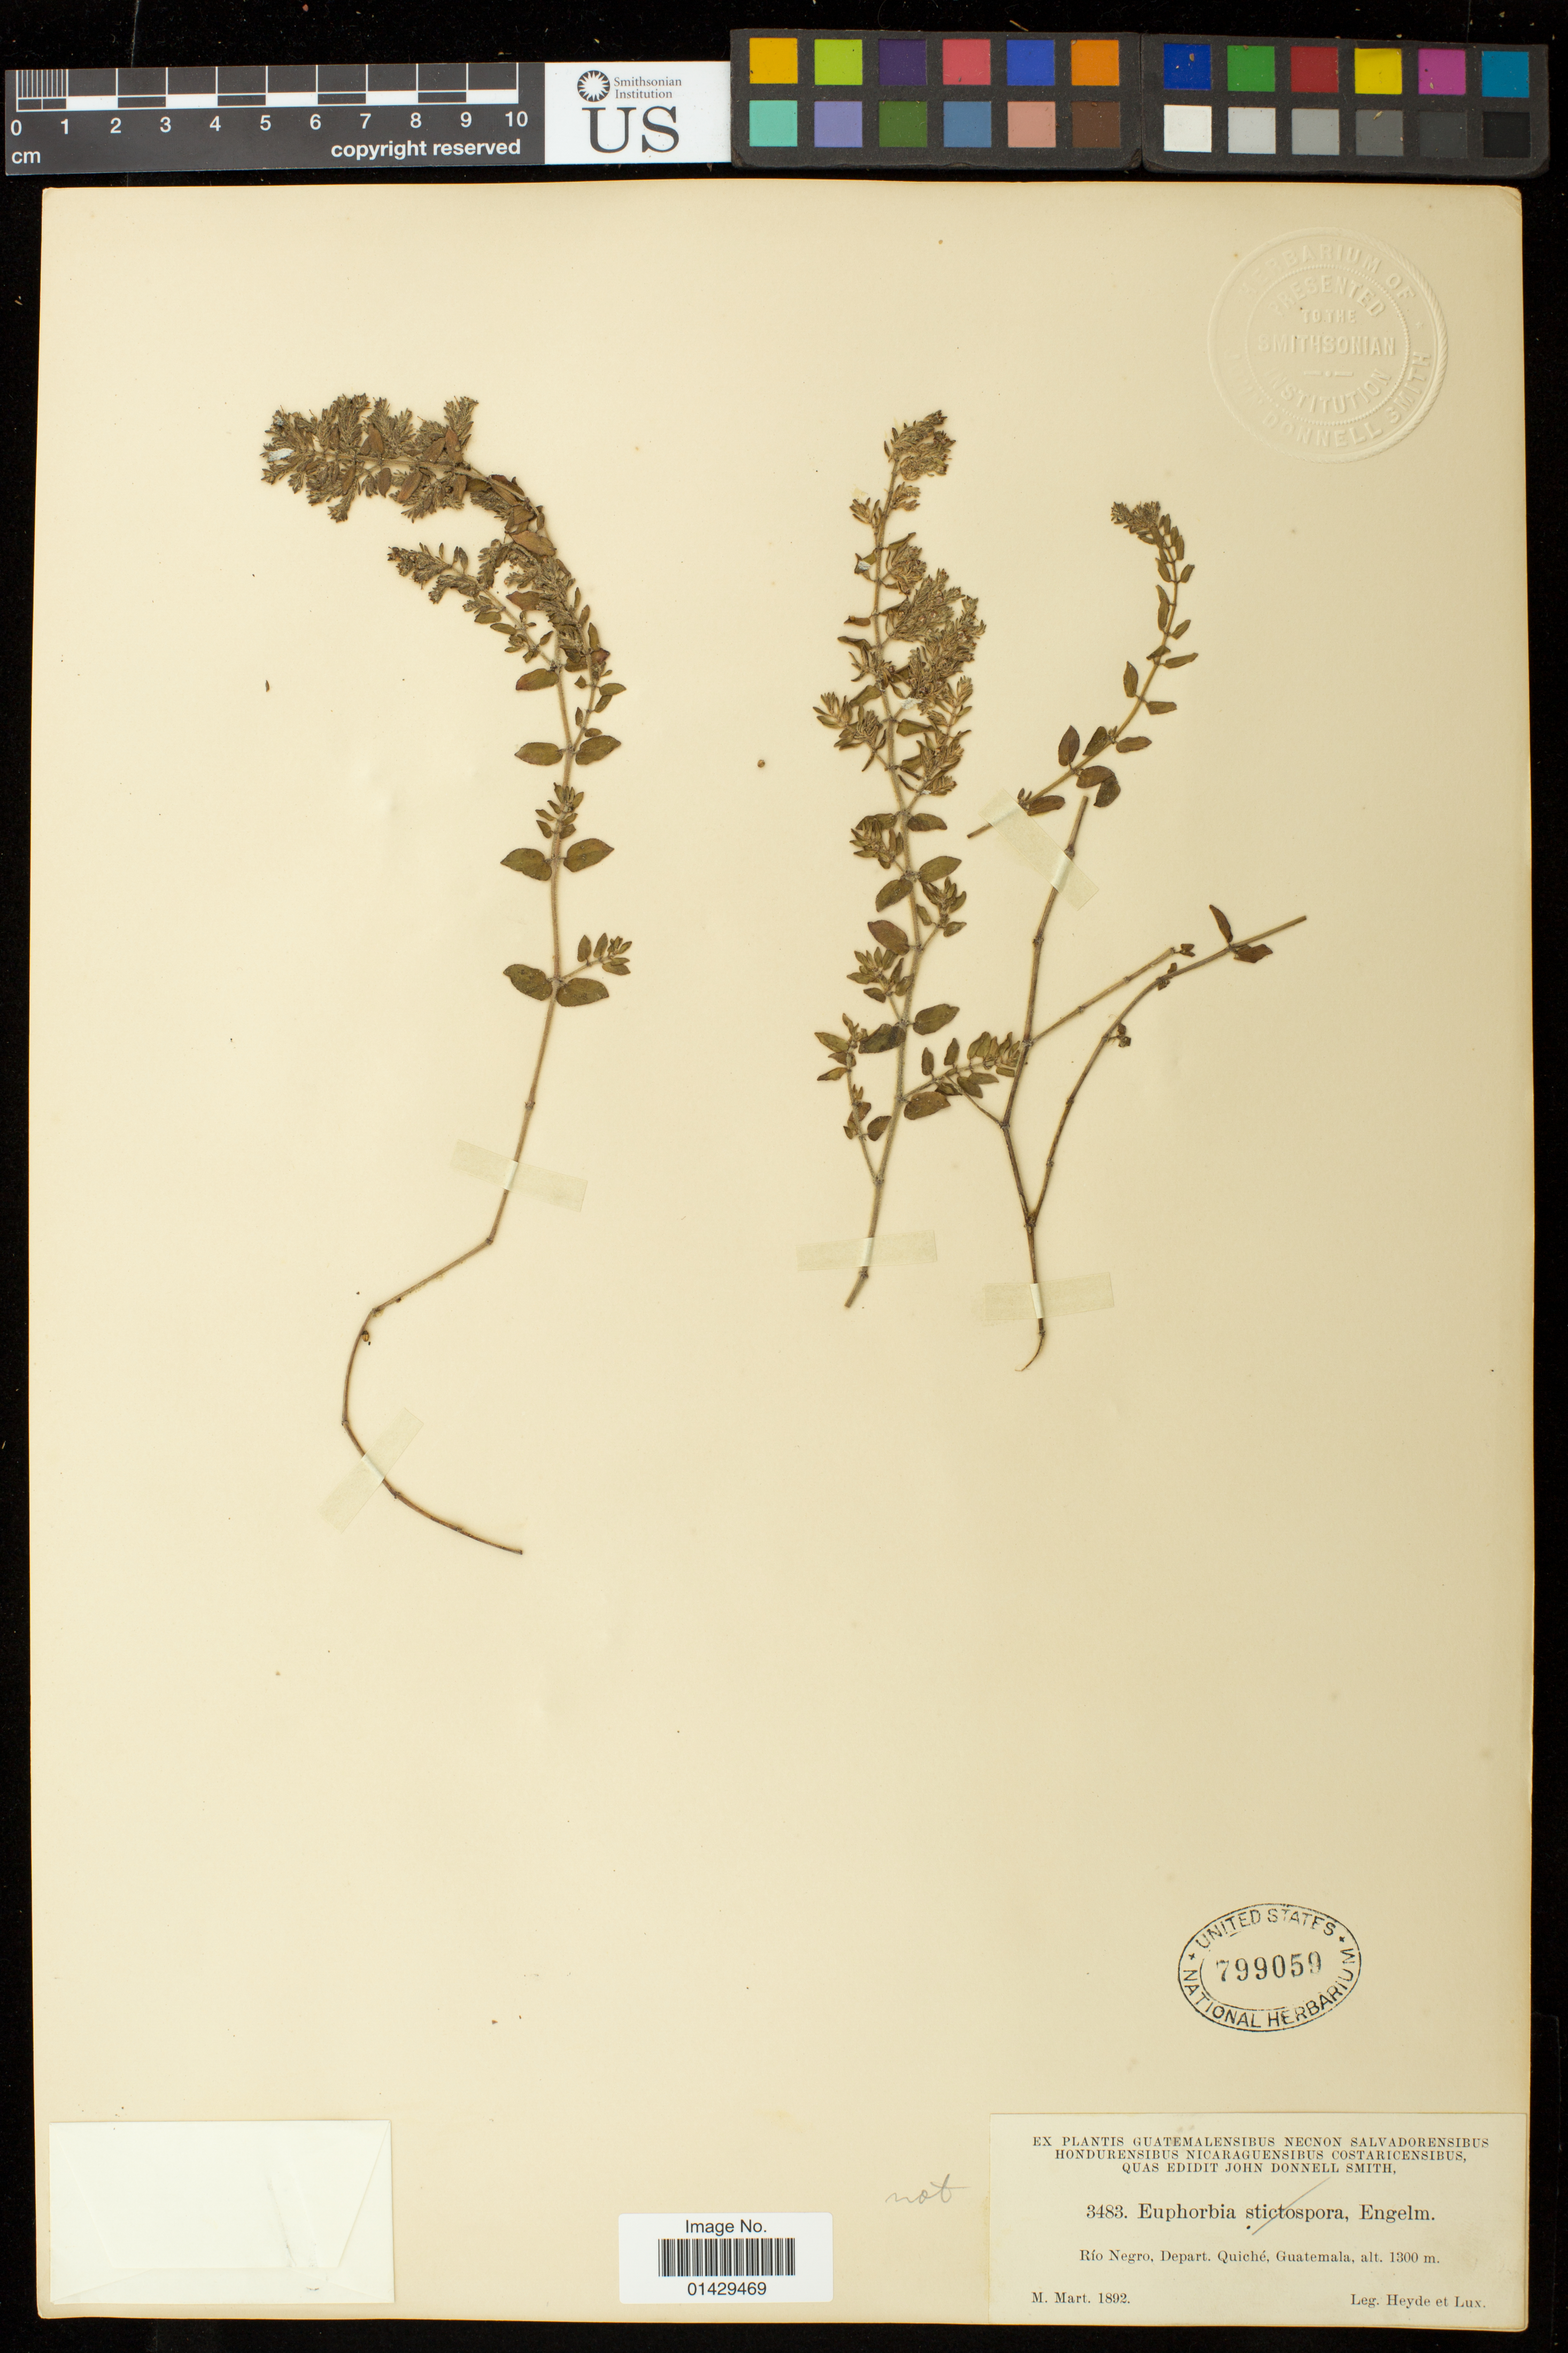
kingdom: Plantae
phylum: Tracheophyta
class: Magnoliopsida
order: Malpighiales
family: Euphorbiaceae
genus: Euphorbia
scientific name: Euphorbia densiflora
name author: (Klotzsch & Garcke) Klotzsch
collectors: E. T. Heyde & E. Lux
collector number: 3483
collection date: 1892-03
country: Guatemala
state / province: El Quiché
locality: Río Negro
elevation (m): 1300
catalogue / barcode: US 799059